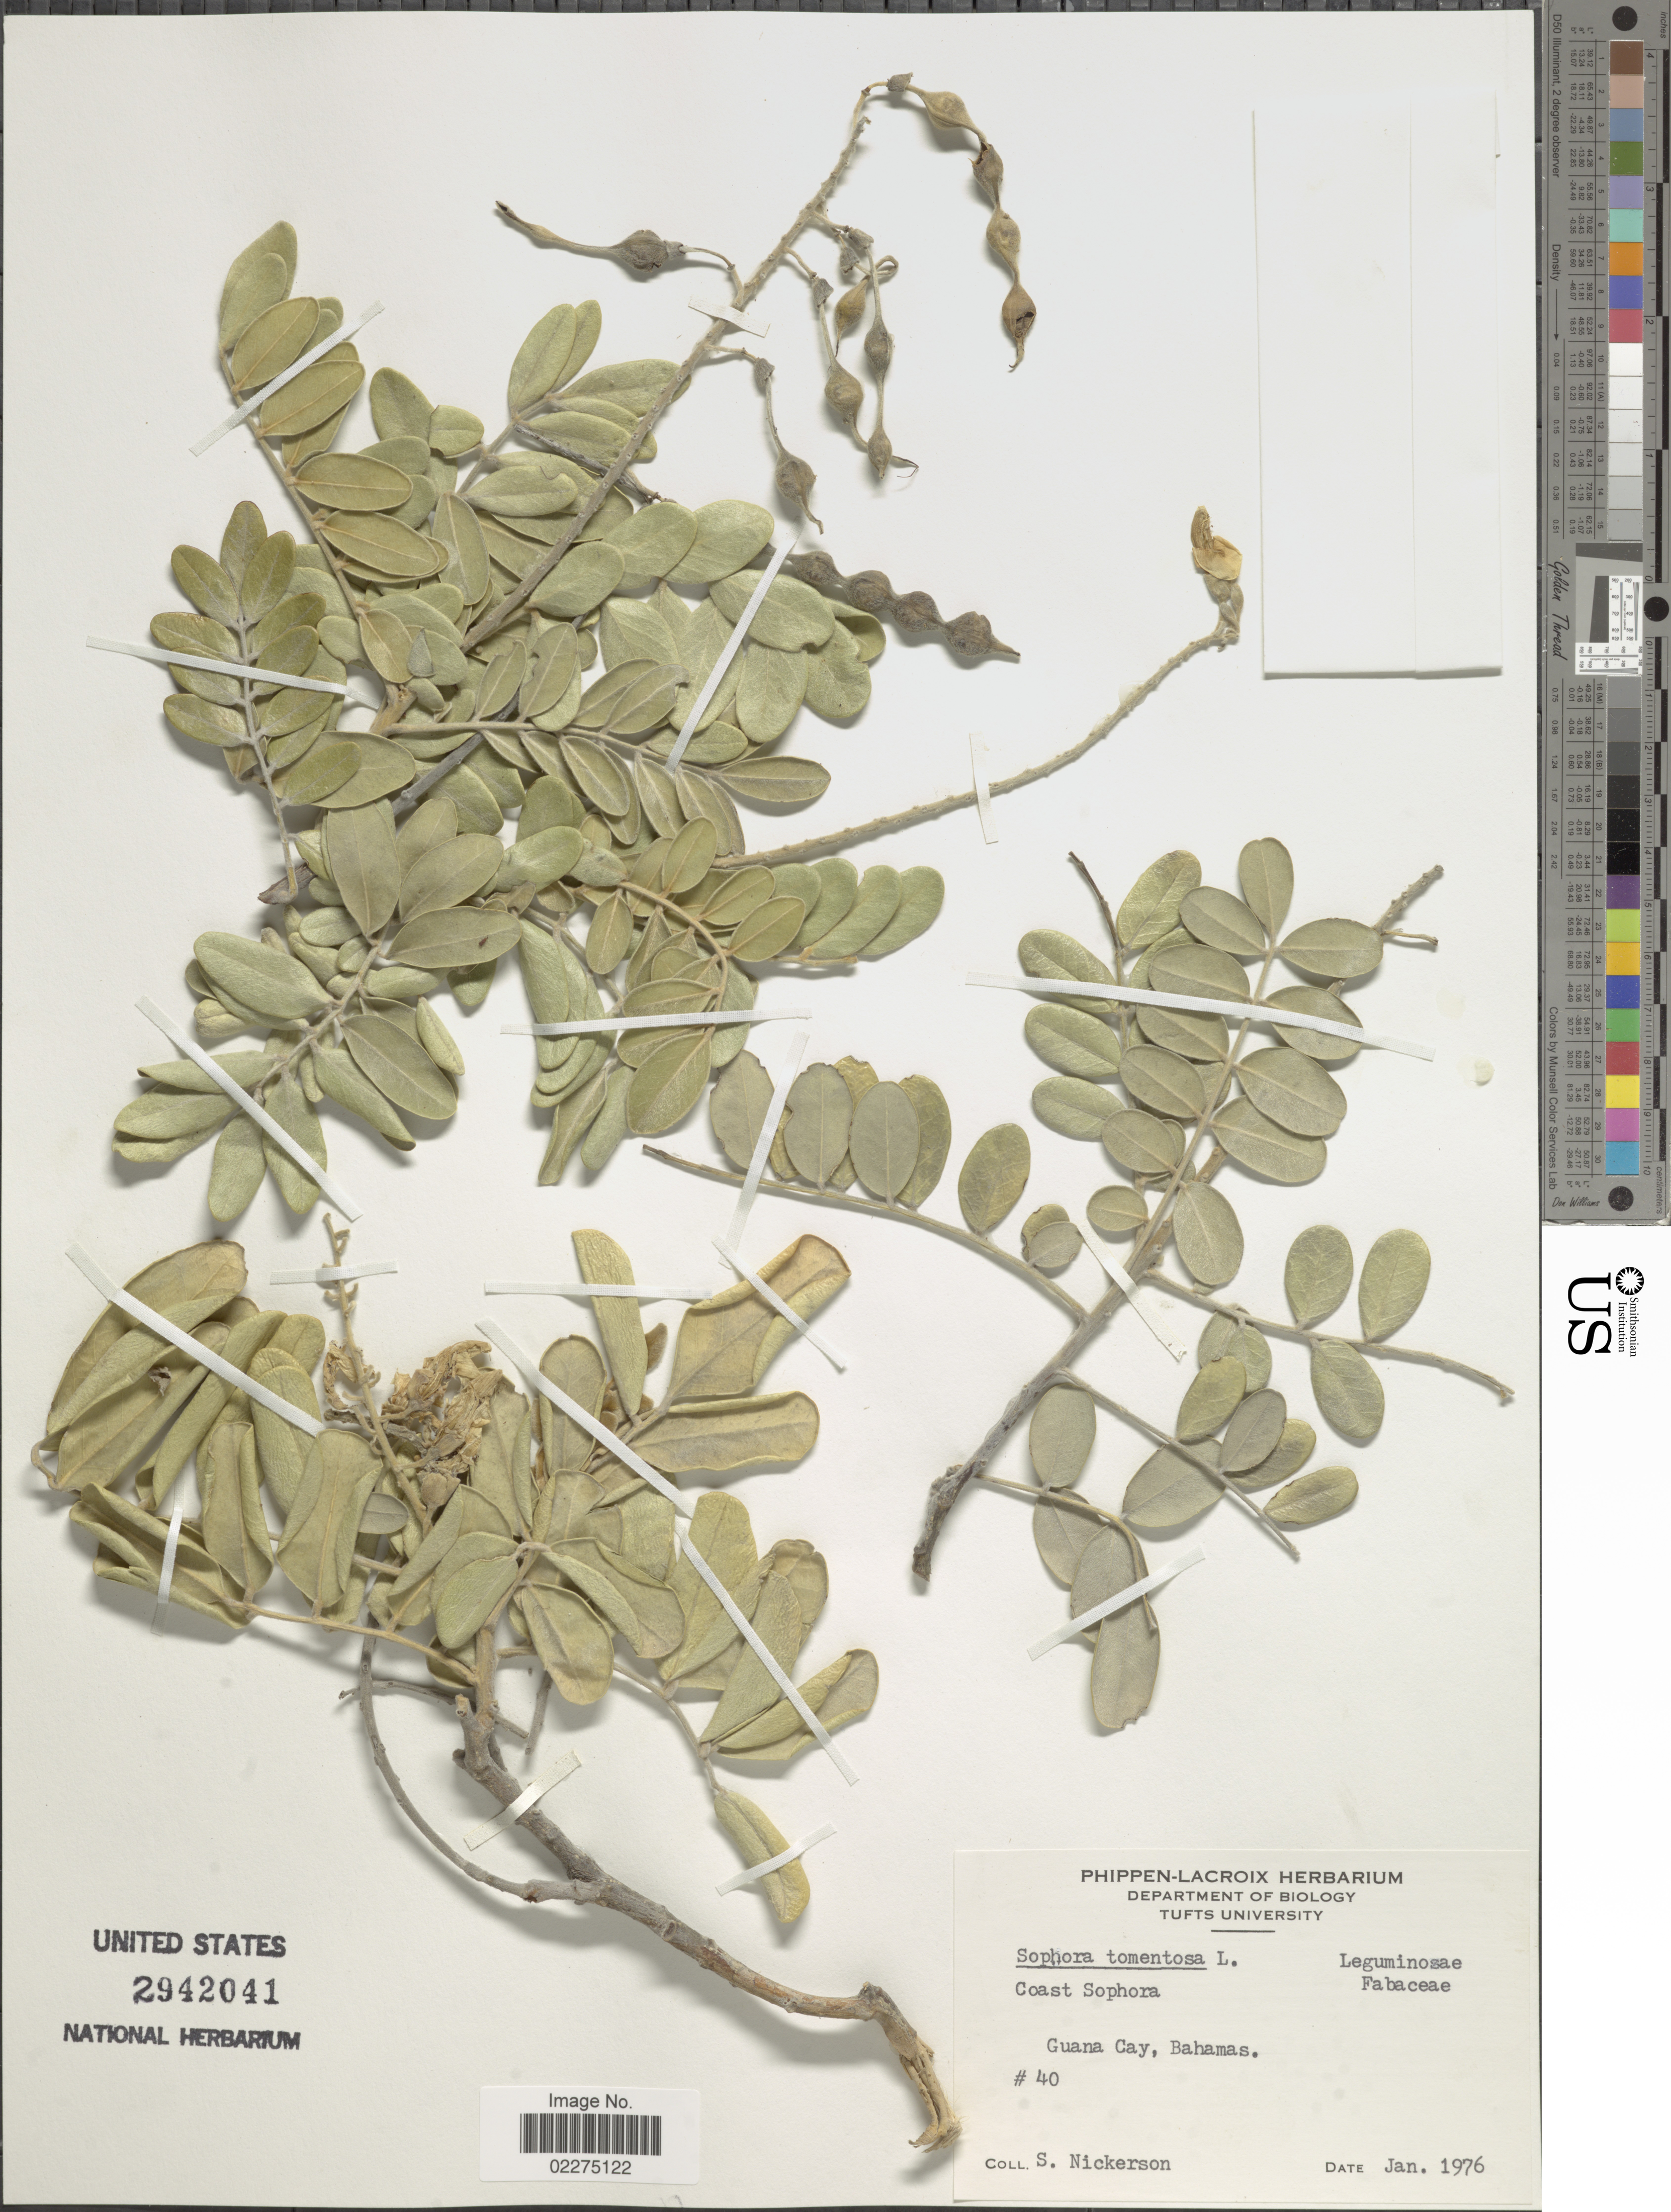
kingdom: Plantae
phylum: Tracheophyta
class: Magnoliopsida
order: Fabales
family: Fabaceae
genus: Sophora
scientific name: Sophora tomentosa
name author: L.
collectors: S. Nickerson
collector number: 40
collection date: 1976-01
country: Bahamas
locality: Guana Cay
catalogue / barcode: US 2942041